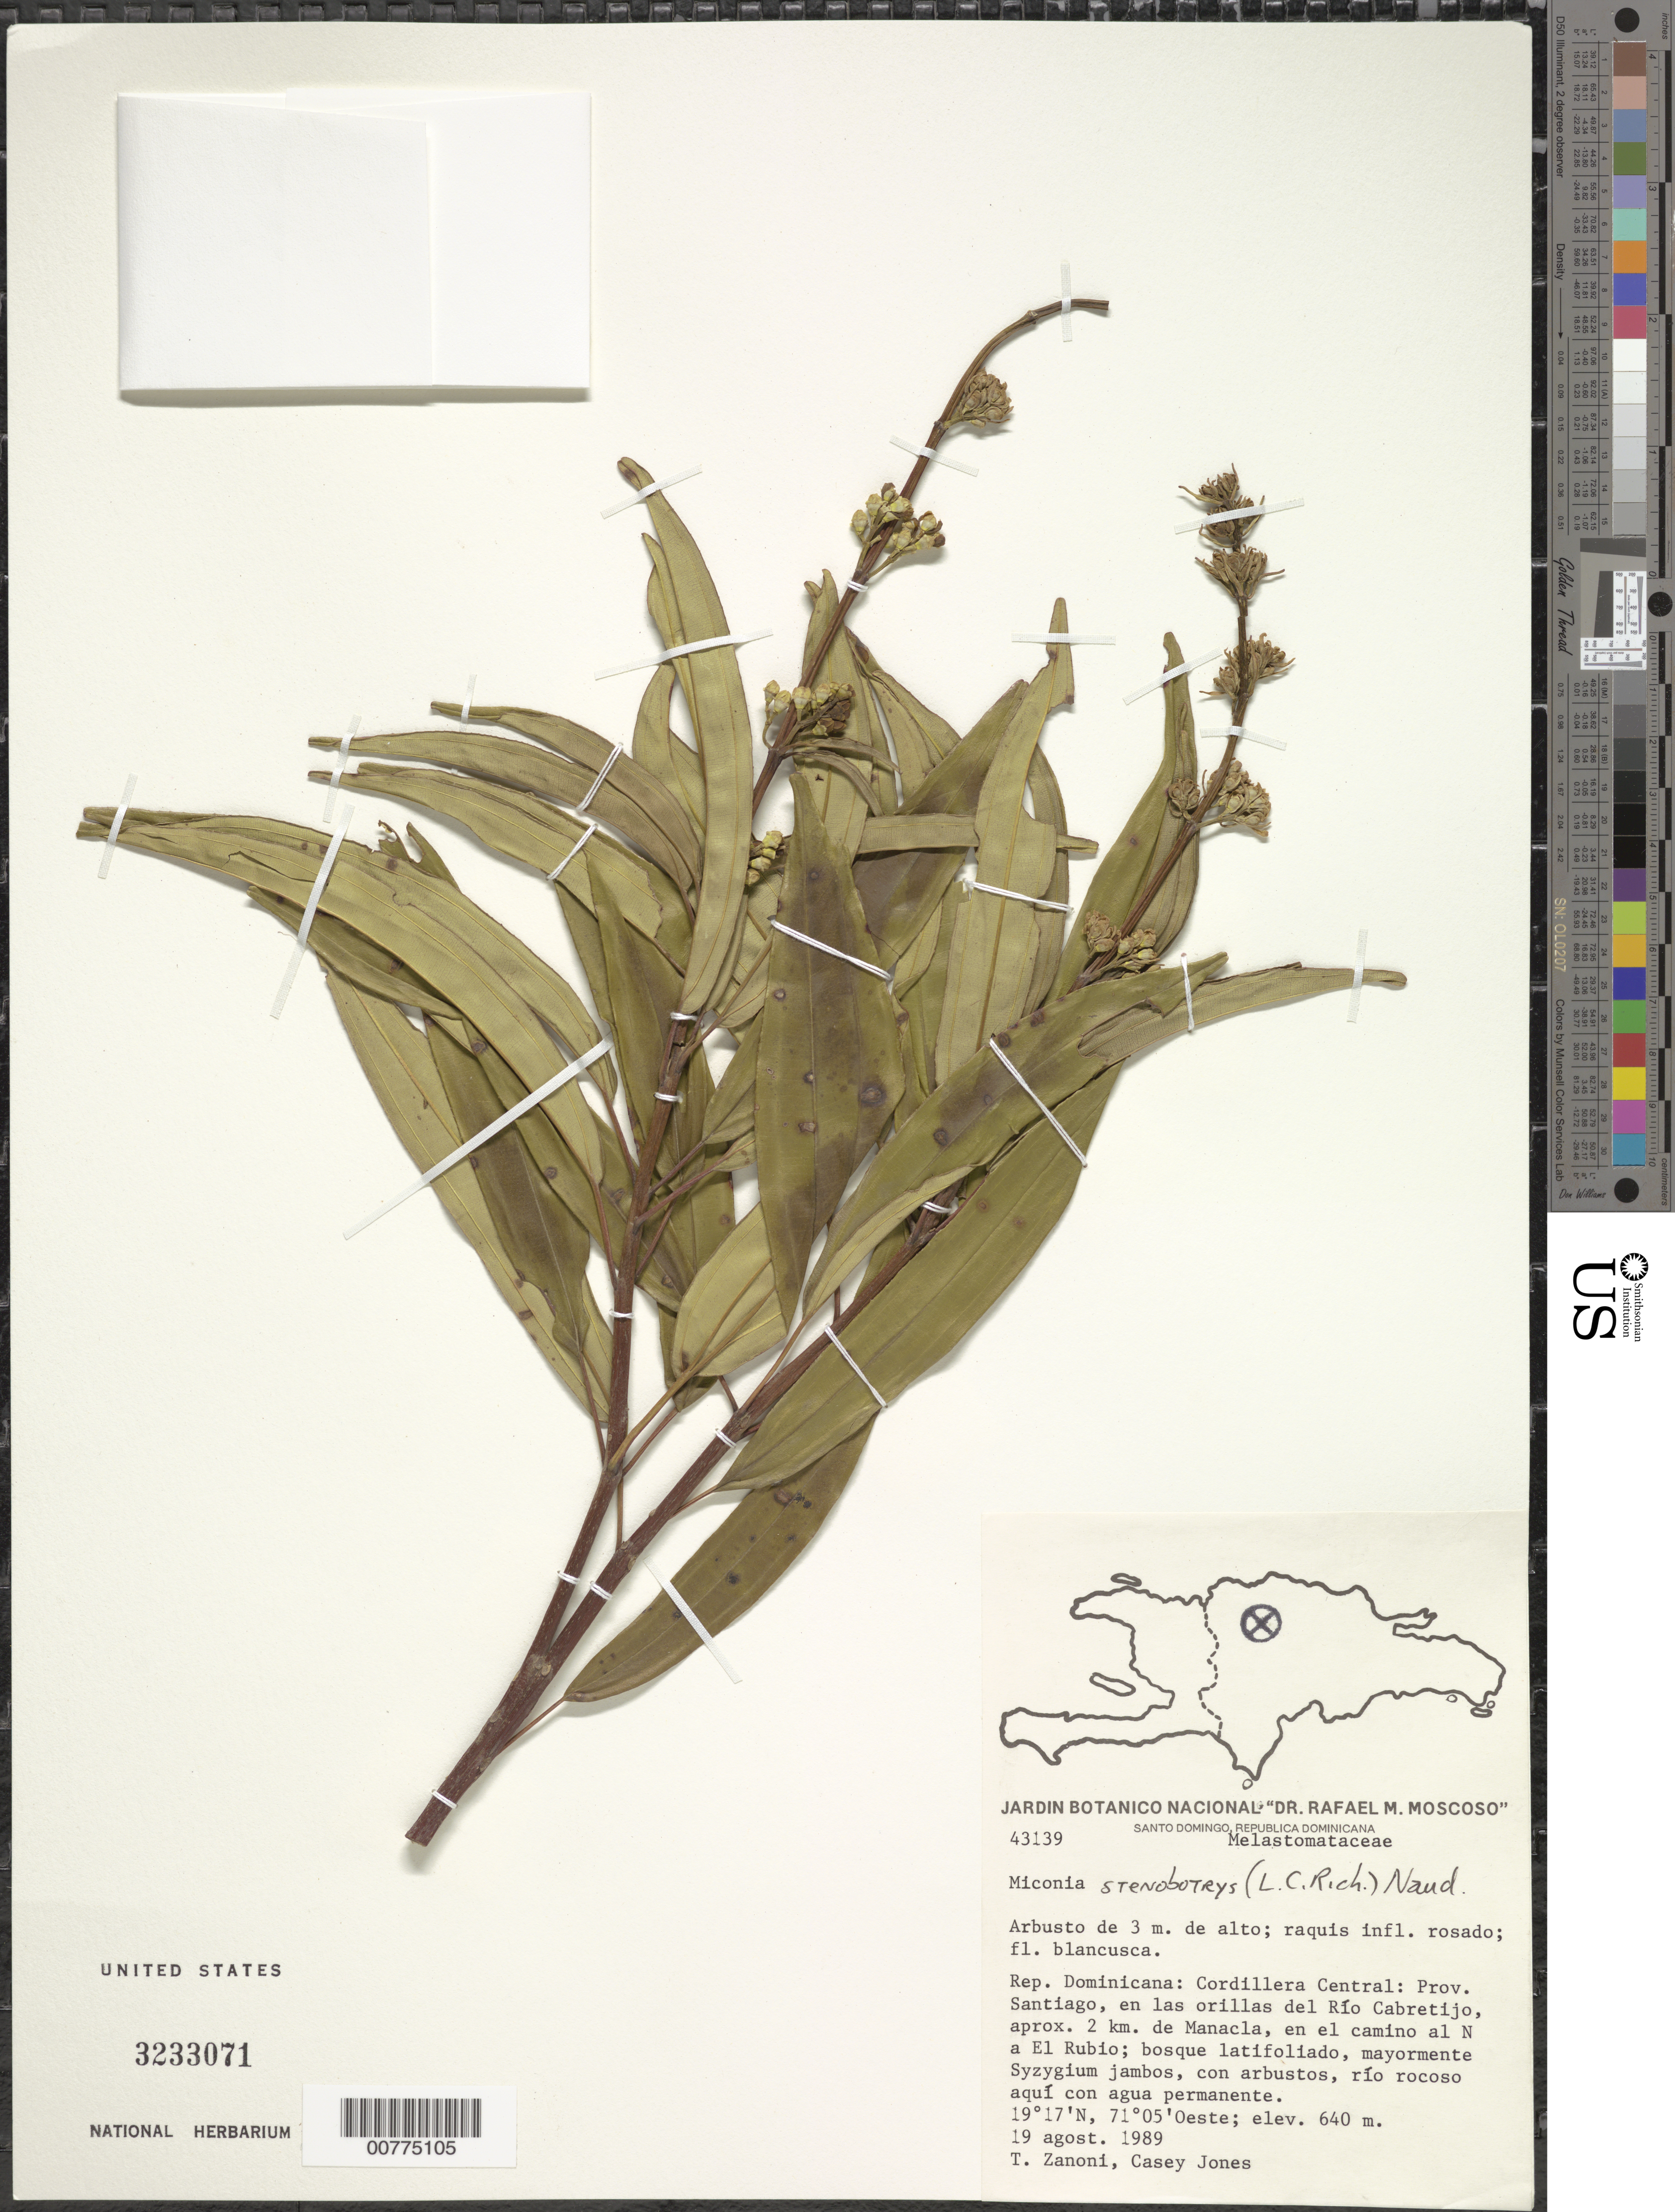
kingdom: Plantae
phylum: Tracheophyta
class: Magnoliopsida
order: Myrtales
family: Melastomataceae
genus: Miconia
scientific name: Miconia stenobotrys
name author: (Rich.) Naudin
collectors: T. A. Zanoni & C. Jones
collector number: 43139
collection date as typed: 19 Aug 1989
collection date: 1989-08-19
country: Dominican Republic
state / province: Santiago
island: Hispaniola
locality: Cordillera Central, shores of Cabretijo River, arpox. 2 km from Manacla, in road N of El Rubio.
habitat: Broadleaf forest, mainly Syzygium jambos, with shrubs, rocky river, (here) with permanent water.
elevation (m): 640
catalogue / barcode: US 3233071